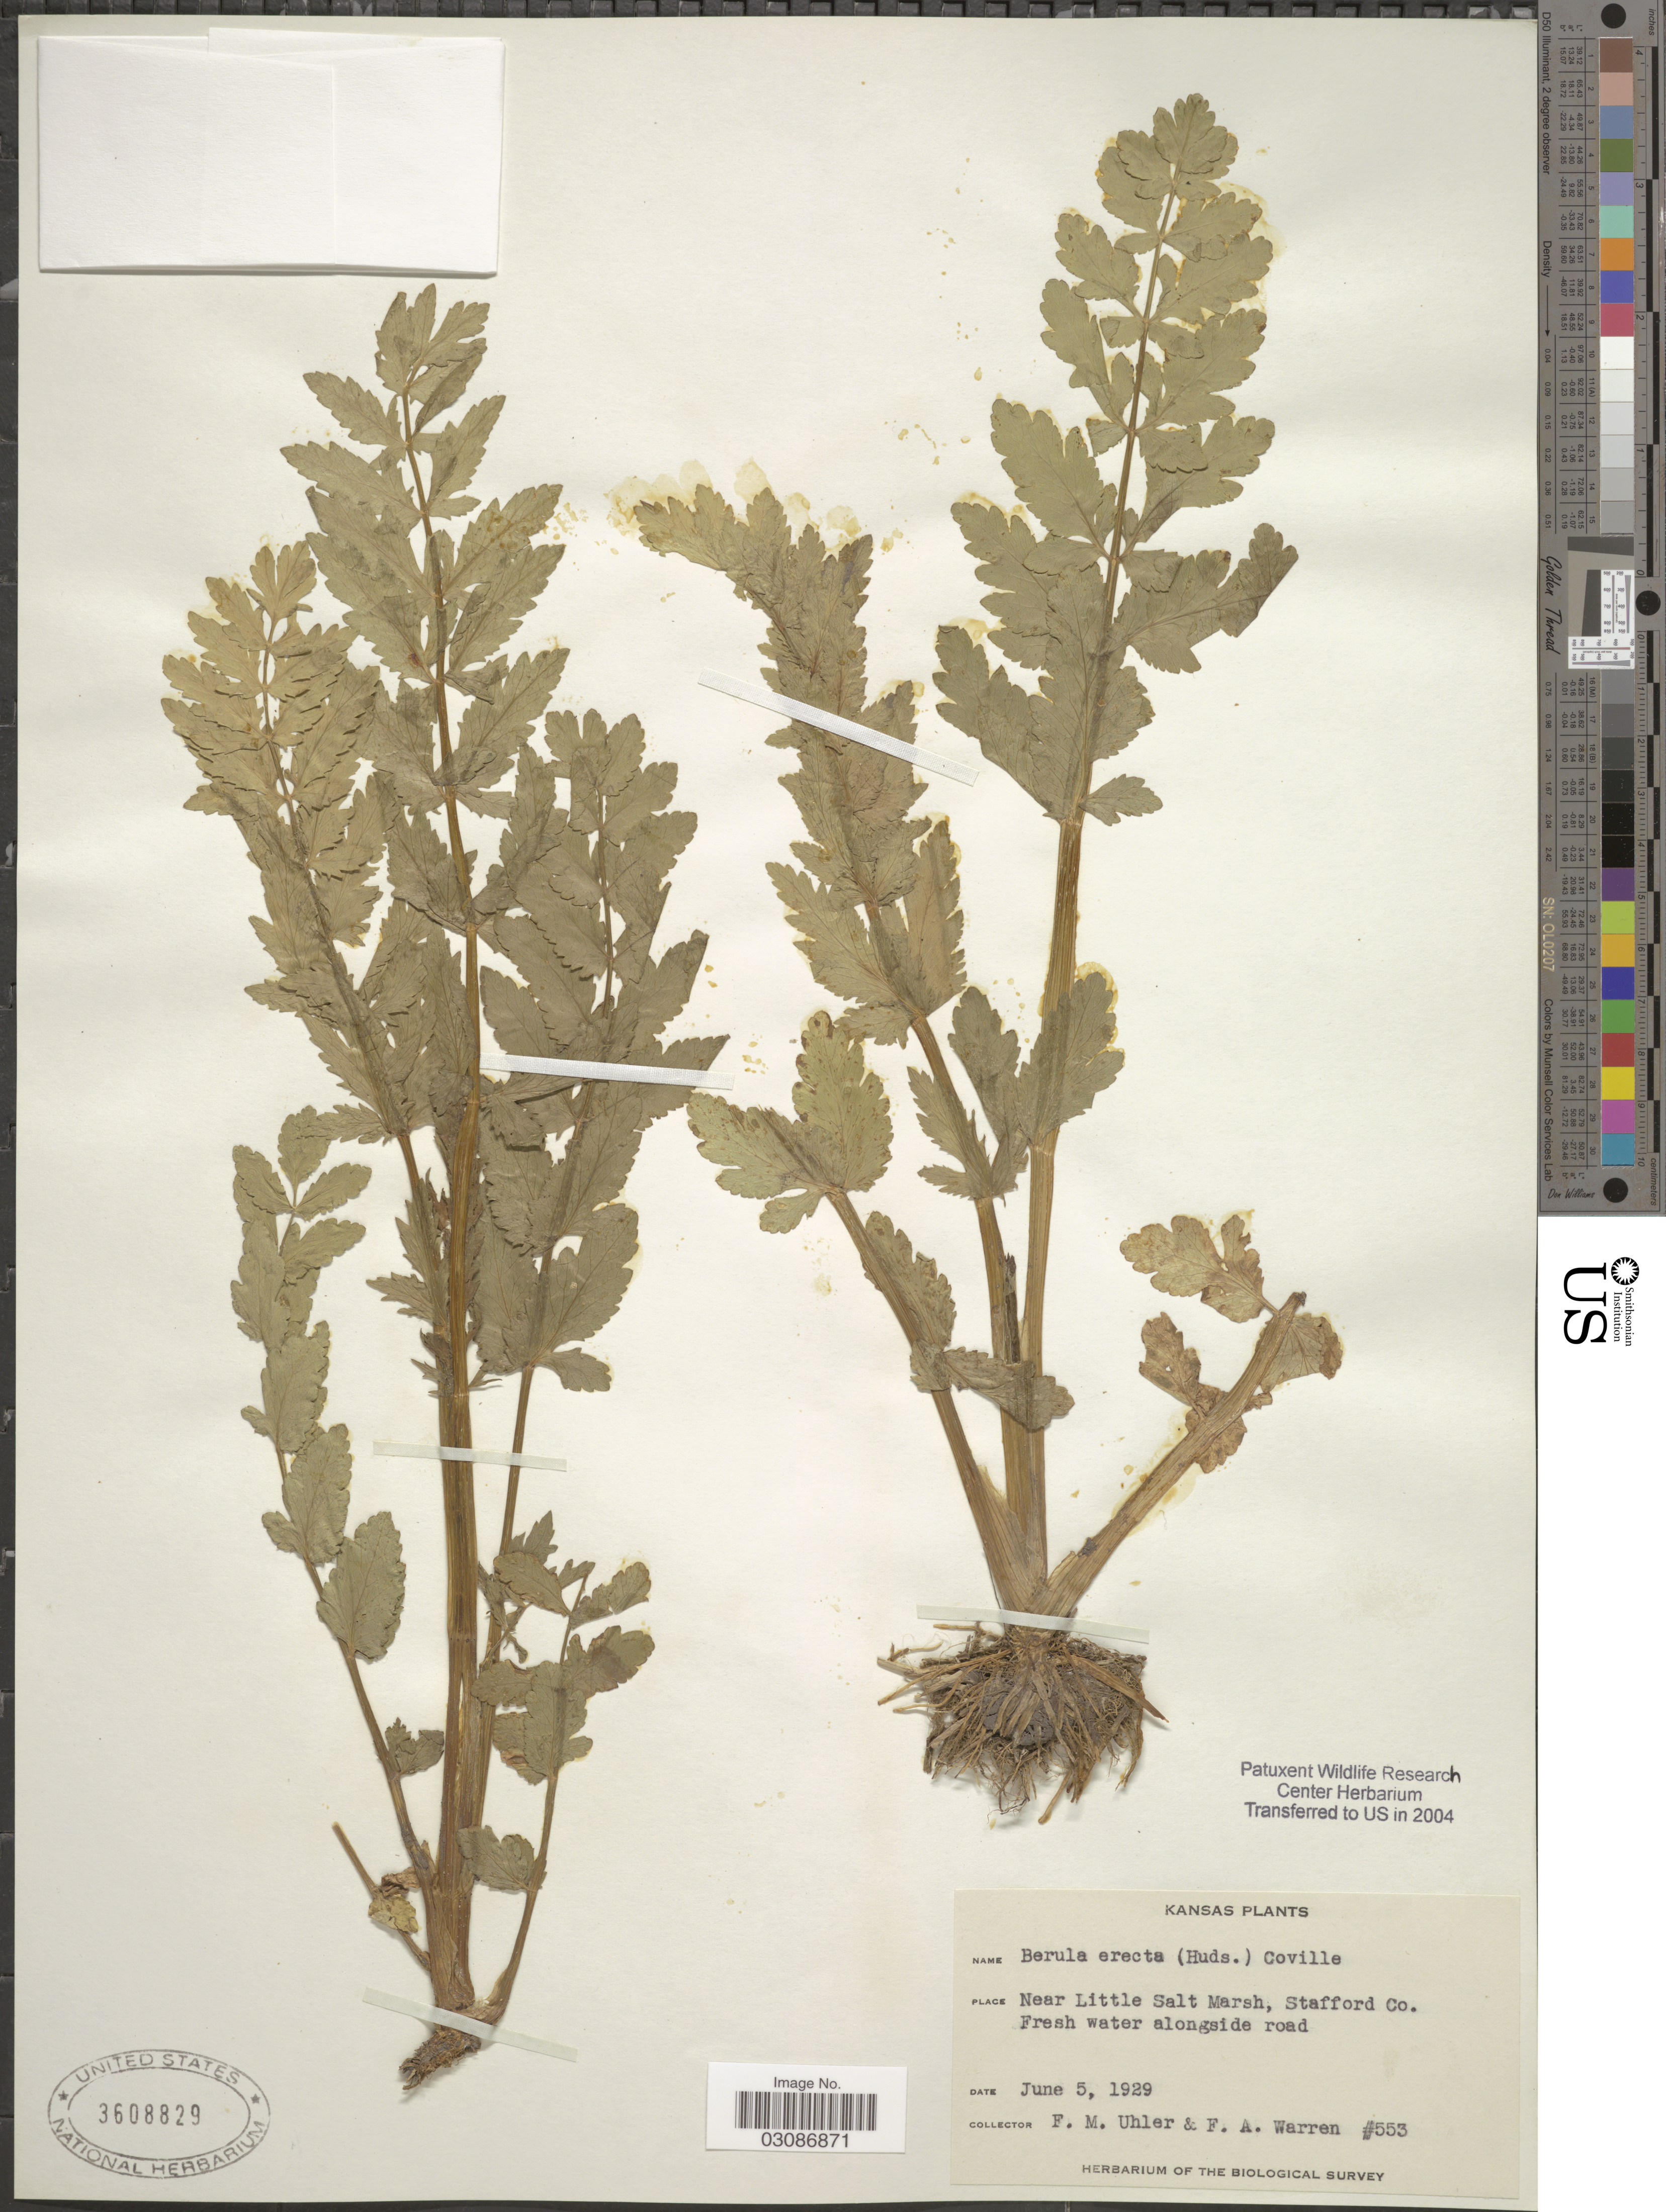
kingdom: Plantae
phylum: Tracheophyta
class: Magnoliopsida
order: Apiales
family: Apiaceae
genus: Berula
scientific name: Berula erecta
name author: (Huds.) Coville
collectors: F. M. Uhler & F. Warren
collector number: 553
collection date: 1929-06-05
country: United States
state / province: Kansas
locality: Near Little Salt Marsh, Stafford Co. Fresh water alongside road.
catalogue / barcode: US 3608829